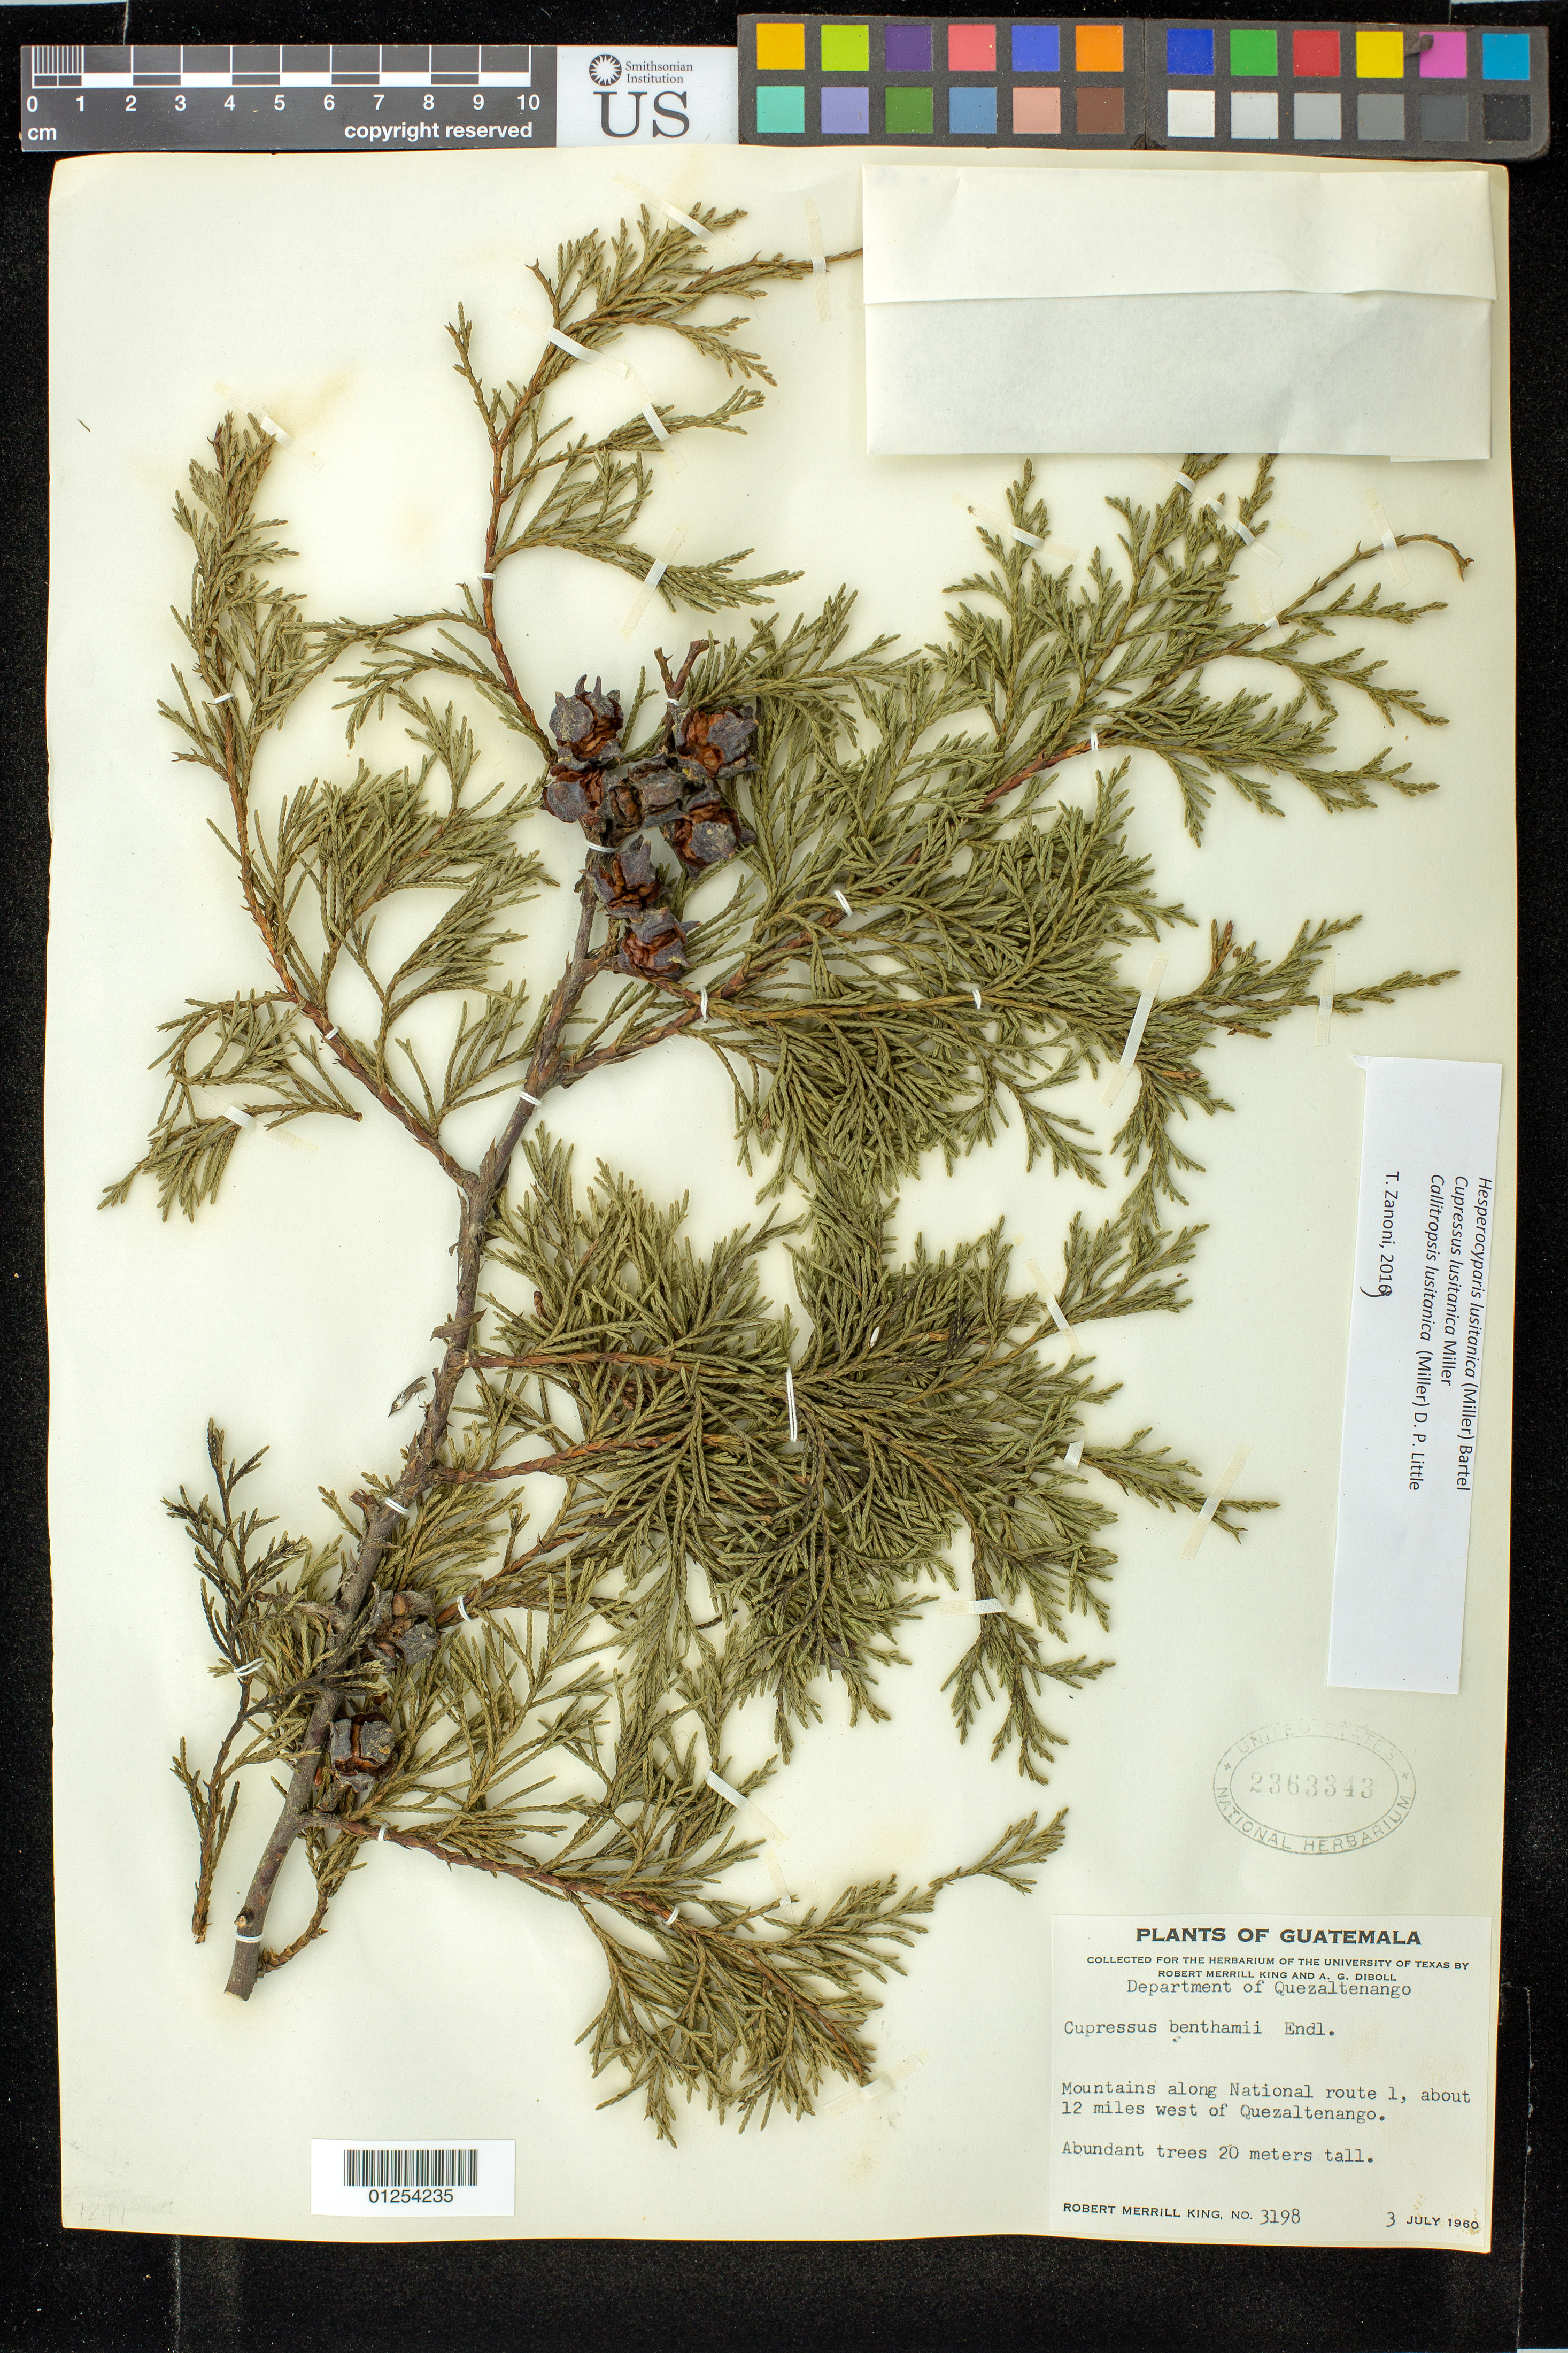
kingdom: Plantae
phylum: Tracheophyta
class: Pinopsida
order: Pinales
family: Cupressaceae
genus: Hesperocyparis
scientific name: Hesperocyparis lusitanica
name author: (Miller) Bartel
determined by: Zanoni, T. A., (NY), New York Botanical Garden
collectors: R. M. King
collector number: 3198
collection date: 1960-07-03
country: Guatemala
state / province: Quetzaltenango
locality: Mountains along National route 1, about 12 miles west of Quezaltenango.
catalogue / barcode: US 2363343